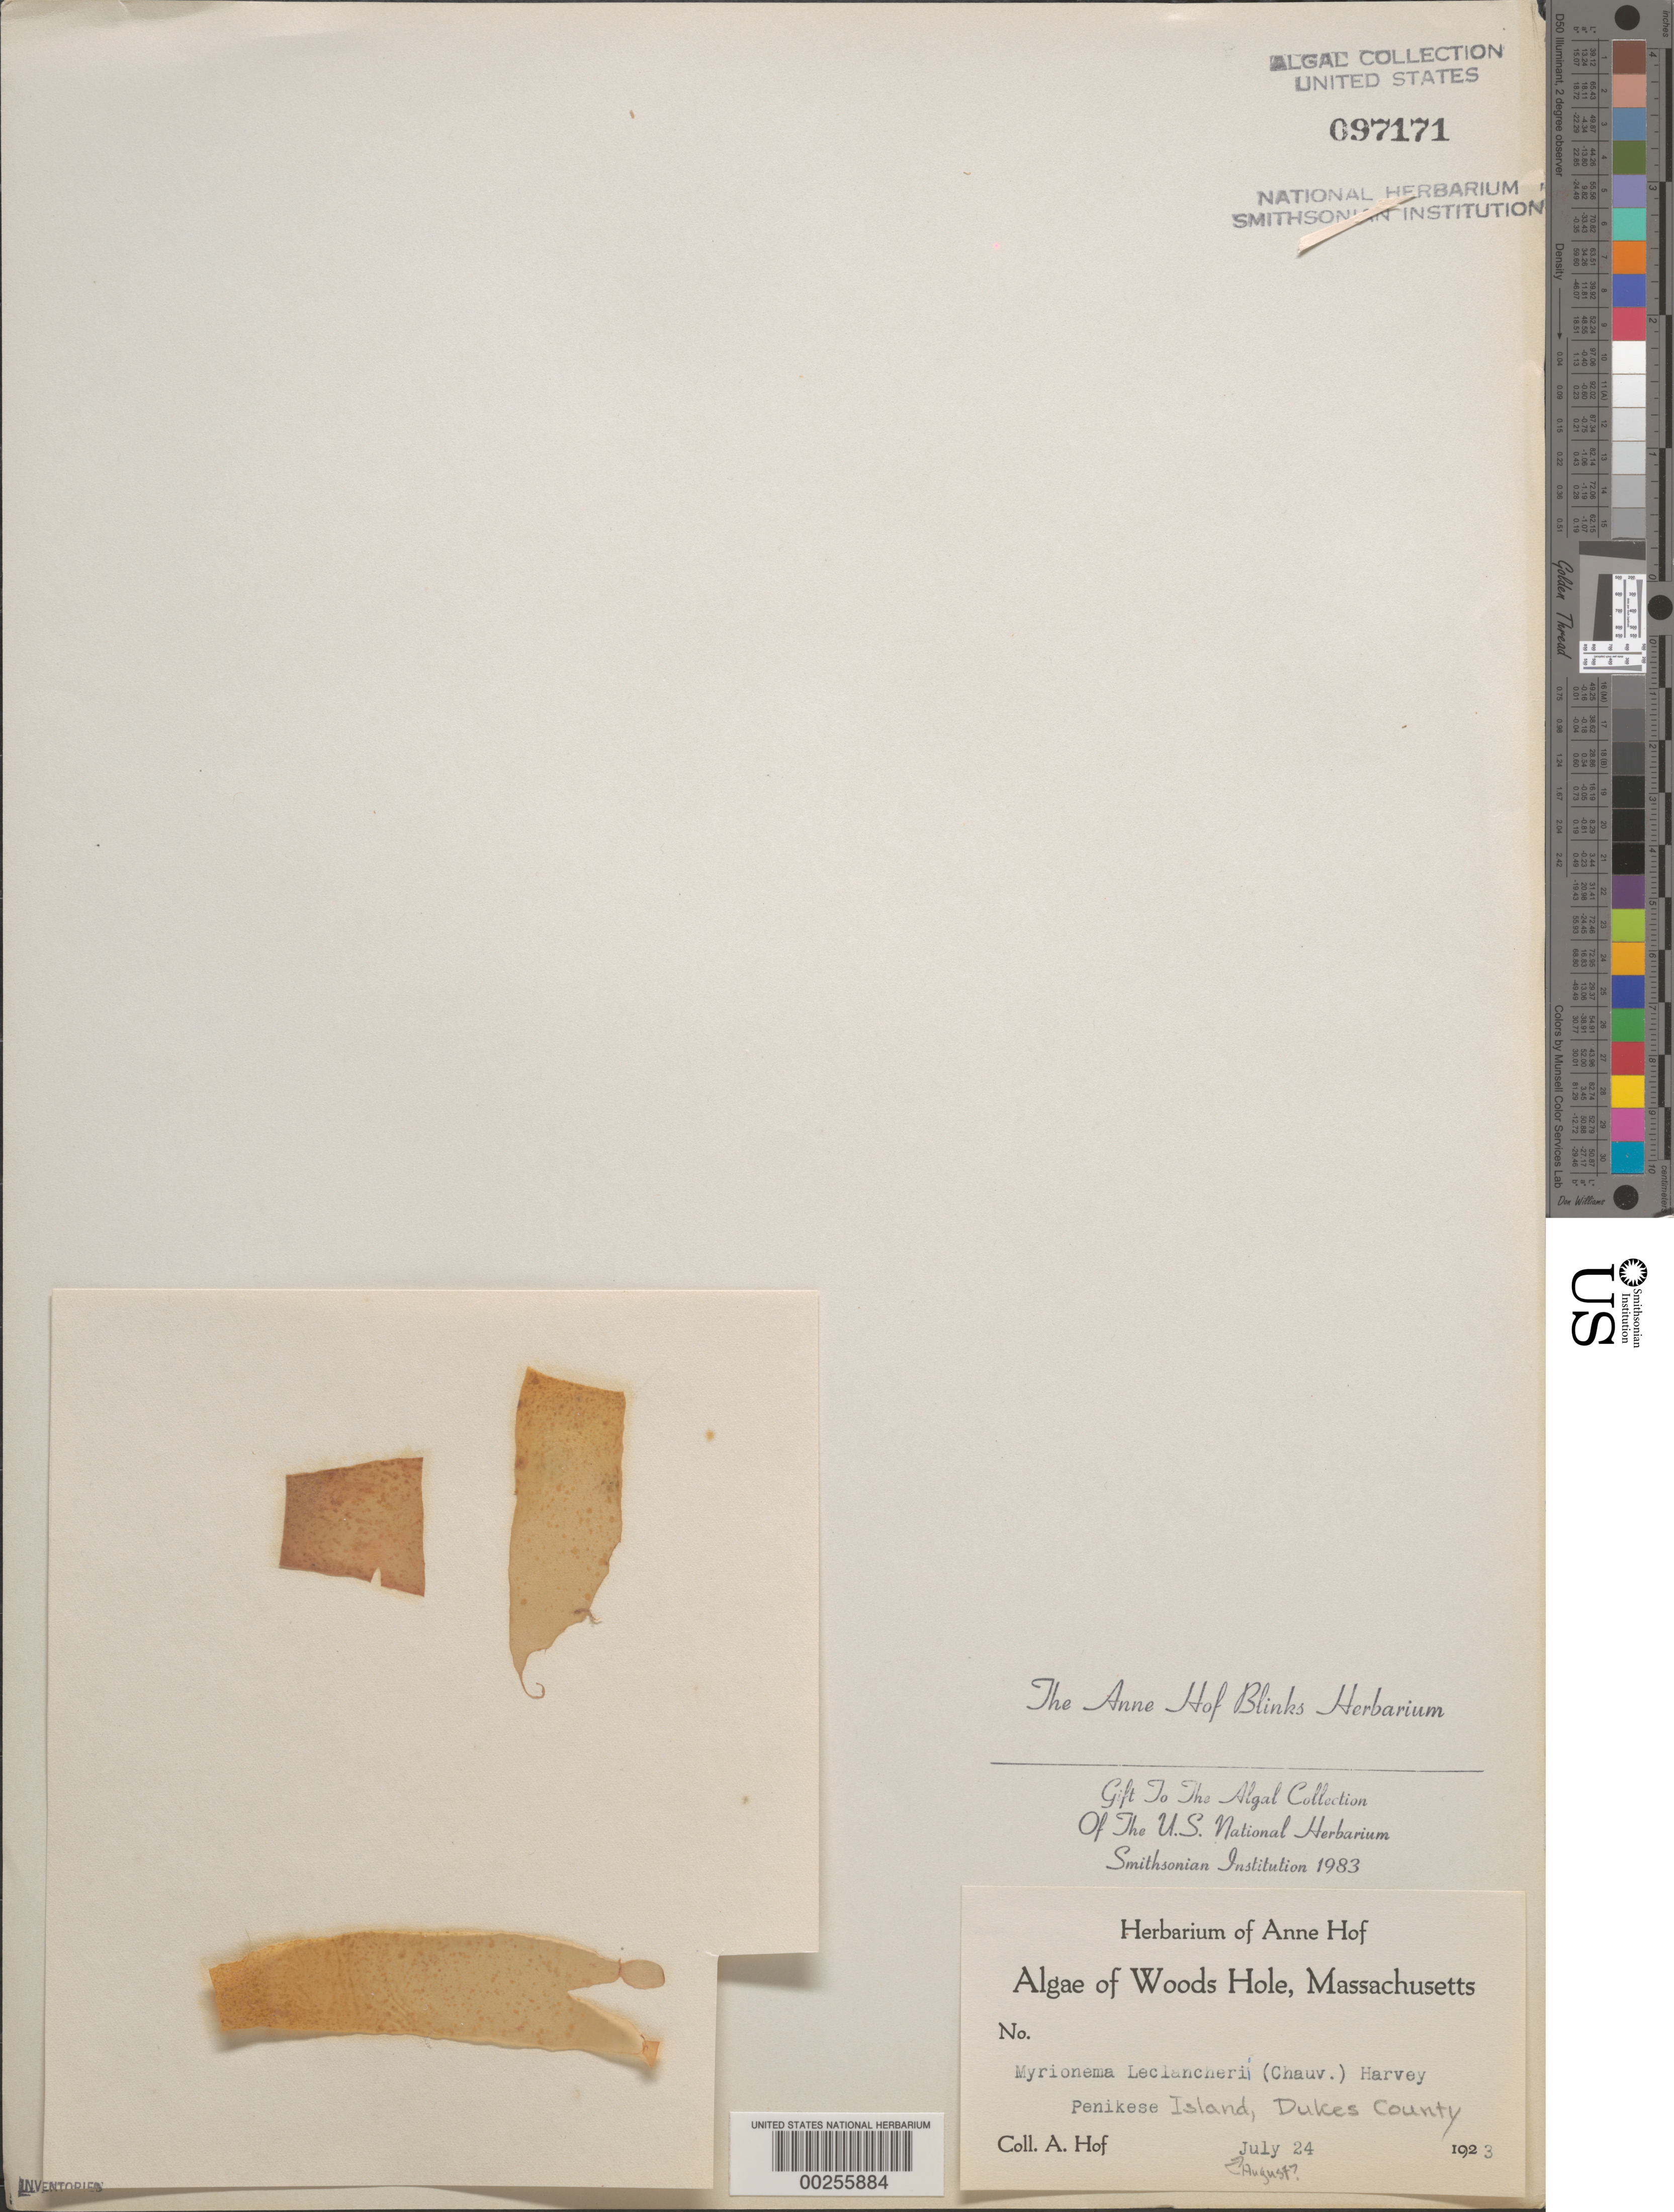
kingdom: Chromista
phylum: Ochrophyta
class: Phaeophyceae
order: Ectocarpales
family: Chordariaceae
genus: Myrionema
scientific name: Myrionema strangulans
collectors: A. Blinks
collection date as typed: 24 Jul 1923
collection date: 1923-07-24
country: United States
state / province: Massachusetts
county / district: Dukes County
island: Penikese Island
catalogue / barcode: US 97171